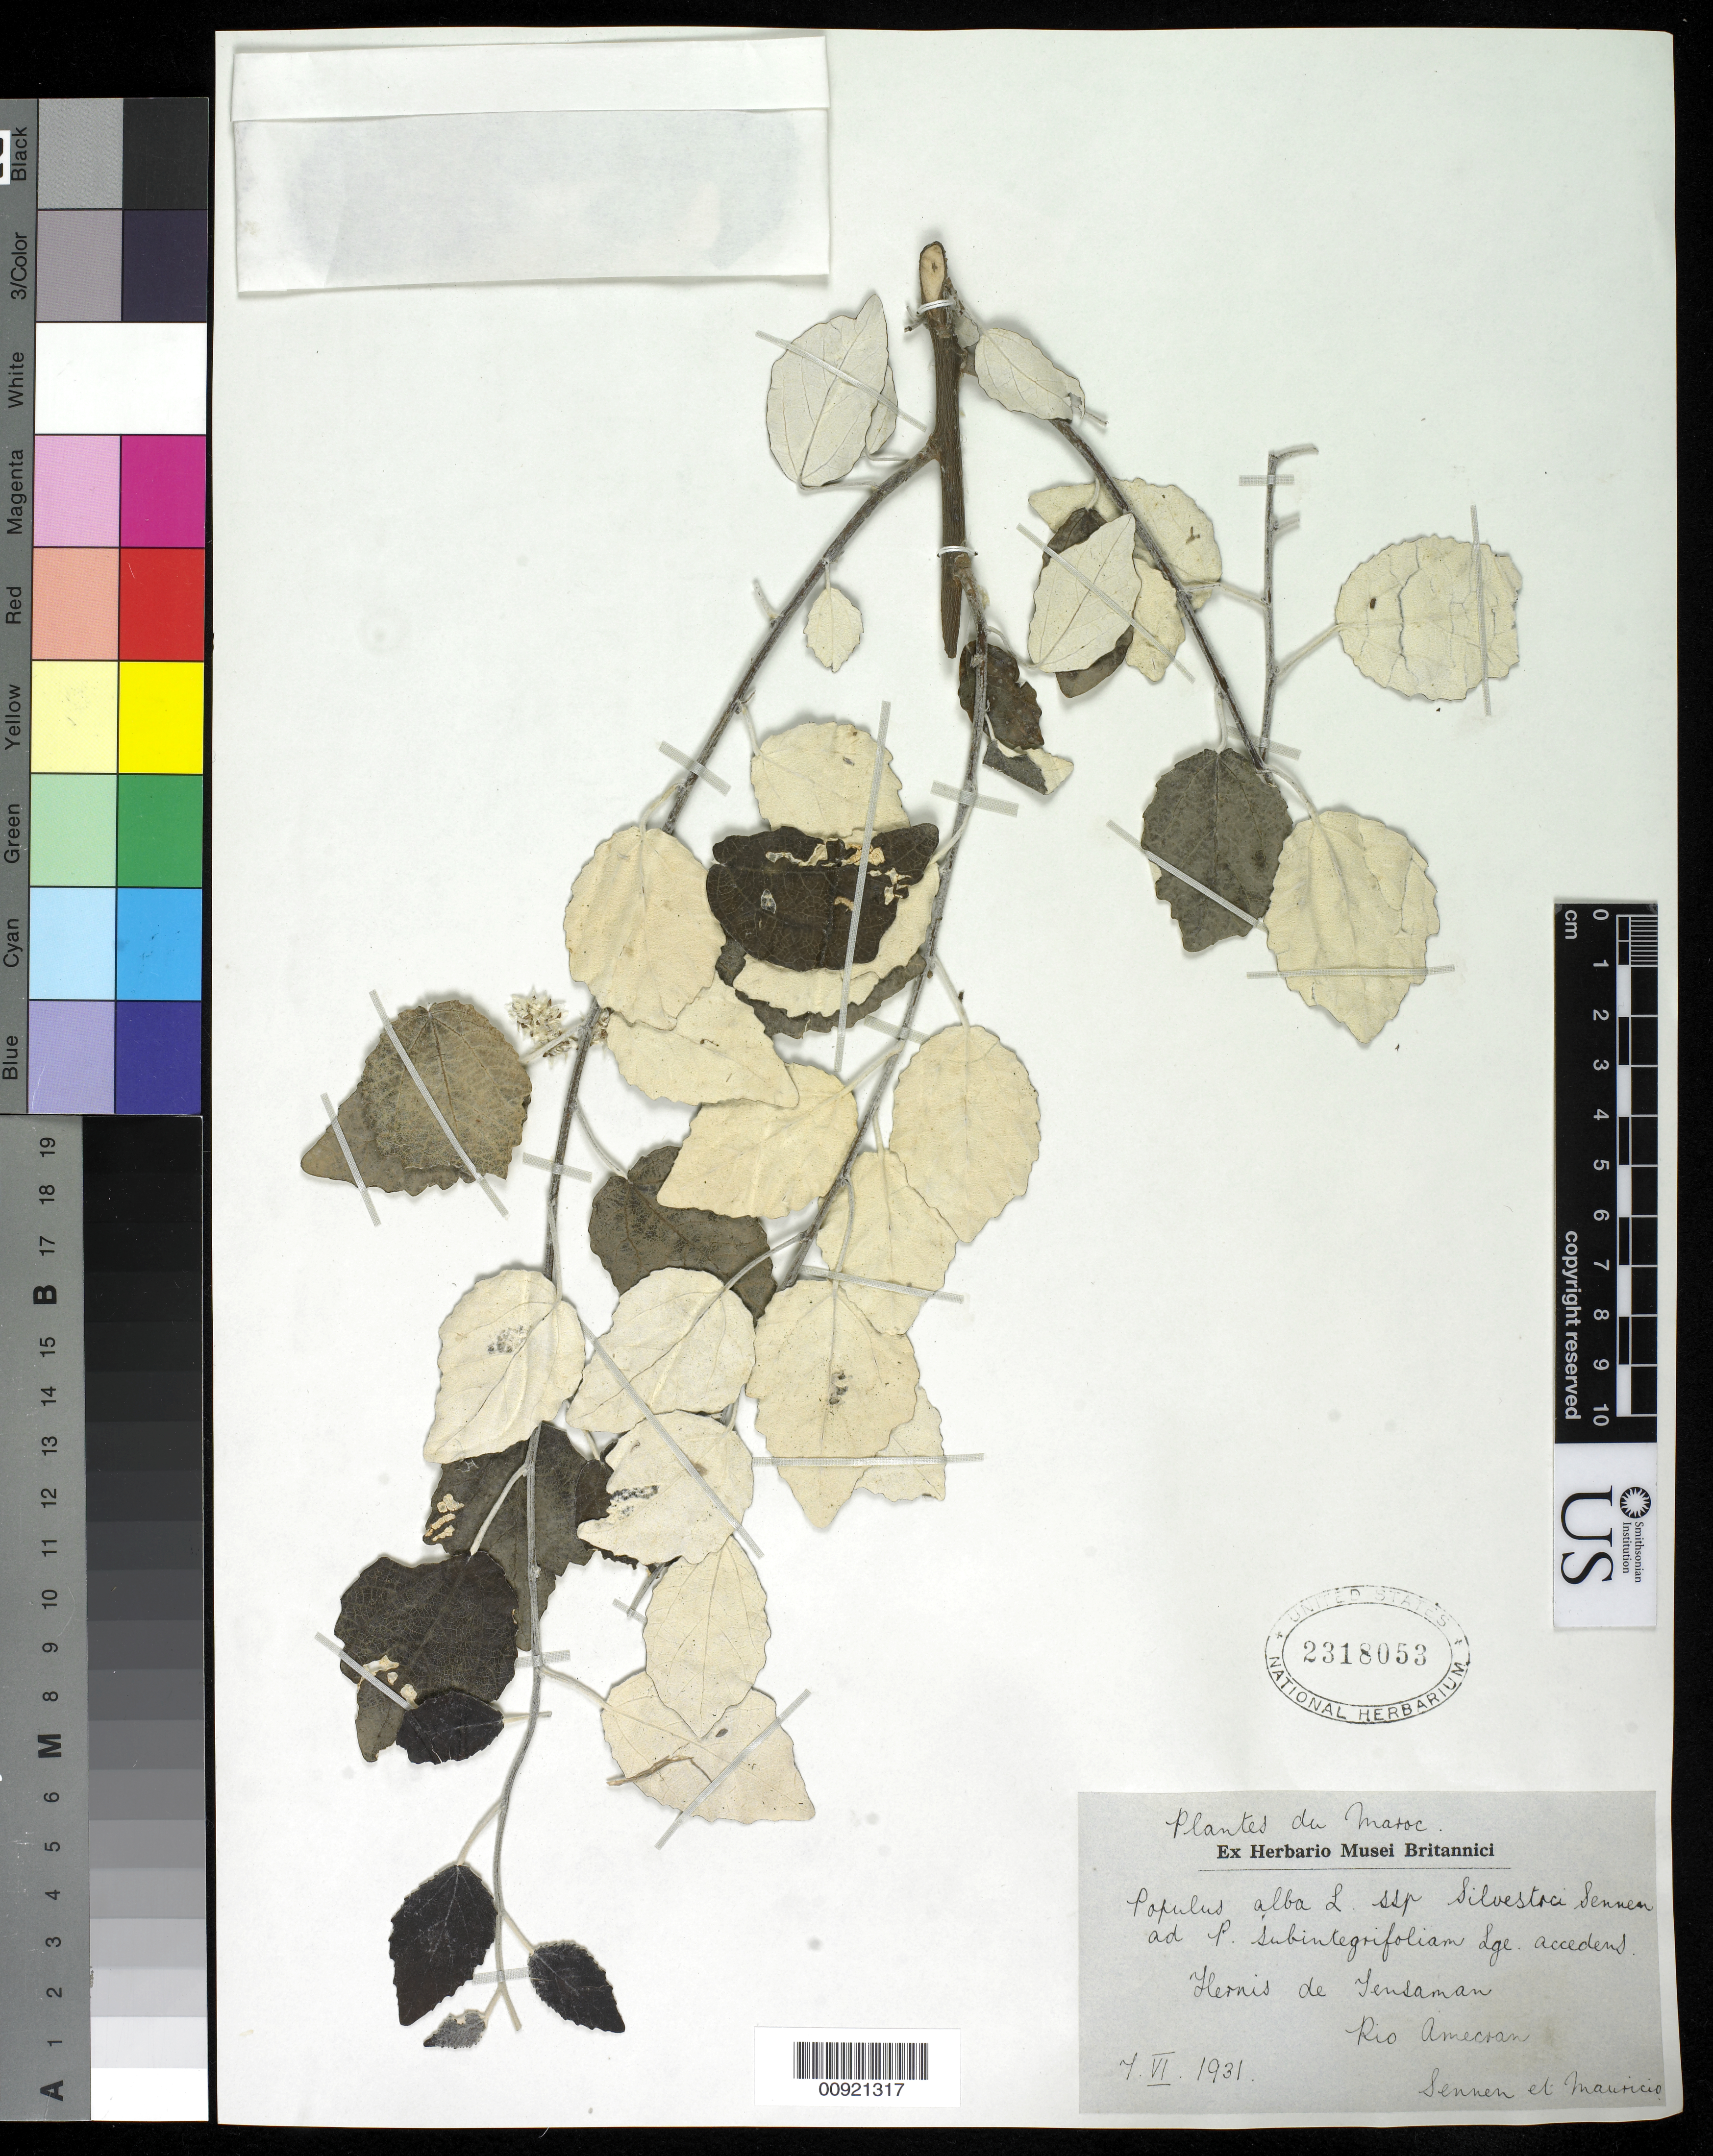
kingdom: Plantae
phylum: Tracheophyta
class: Magnoliopsida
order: Malpighiales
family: Salicaceae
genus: Populus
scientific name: Populus alba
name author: L.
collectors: E. Sennen & Mauircio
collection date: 1931-06-07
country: Morocco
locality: Maroc. Hernis de Temsaman. Rio Amecran [interpreted]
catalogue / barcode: US 2318053